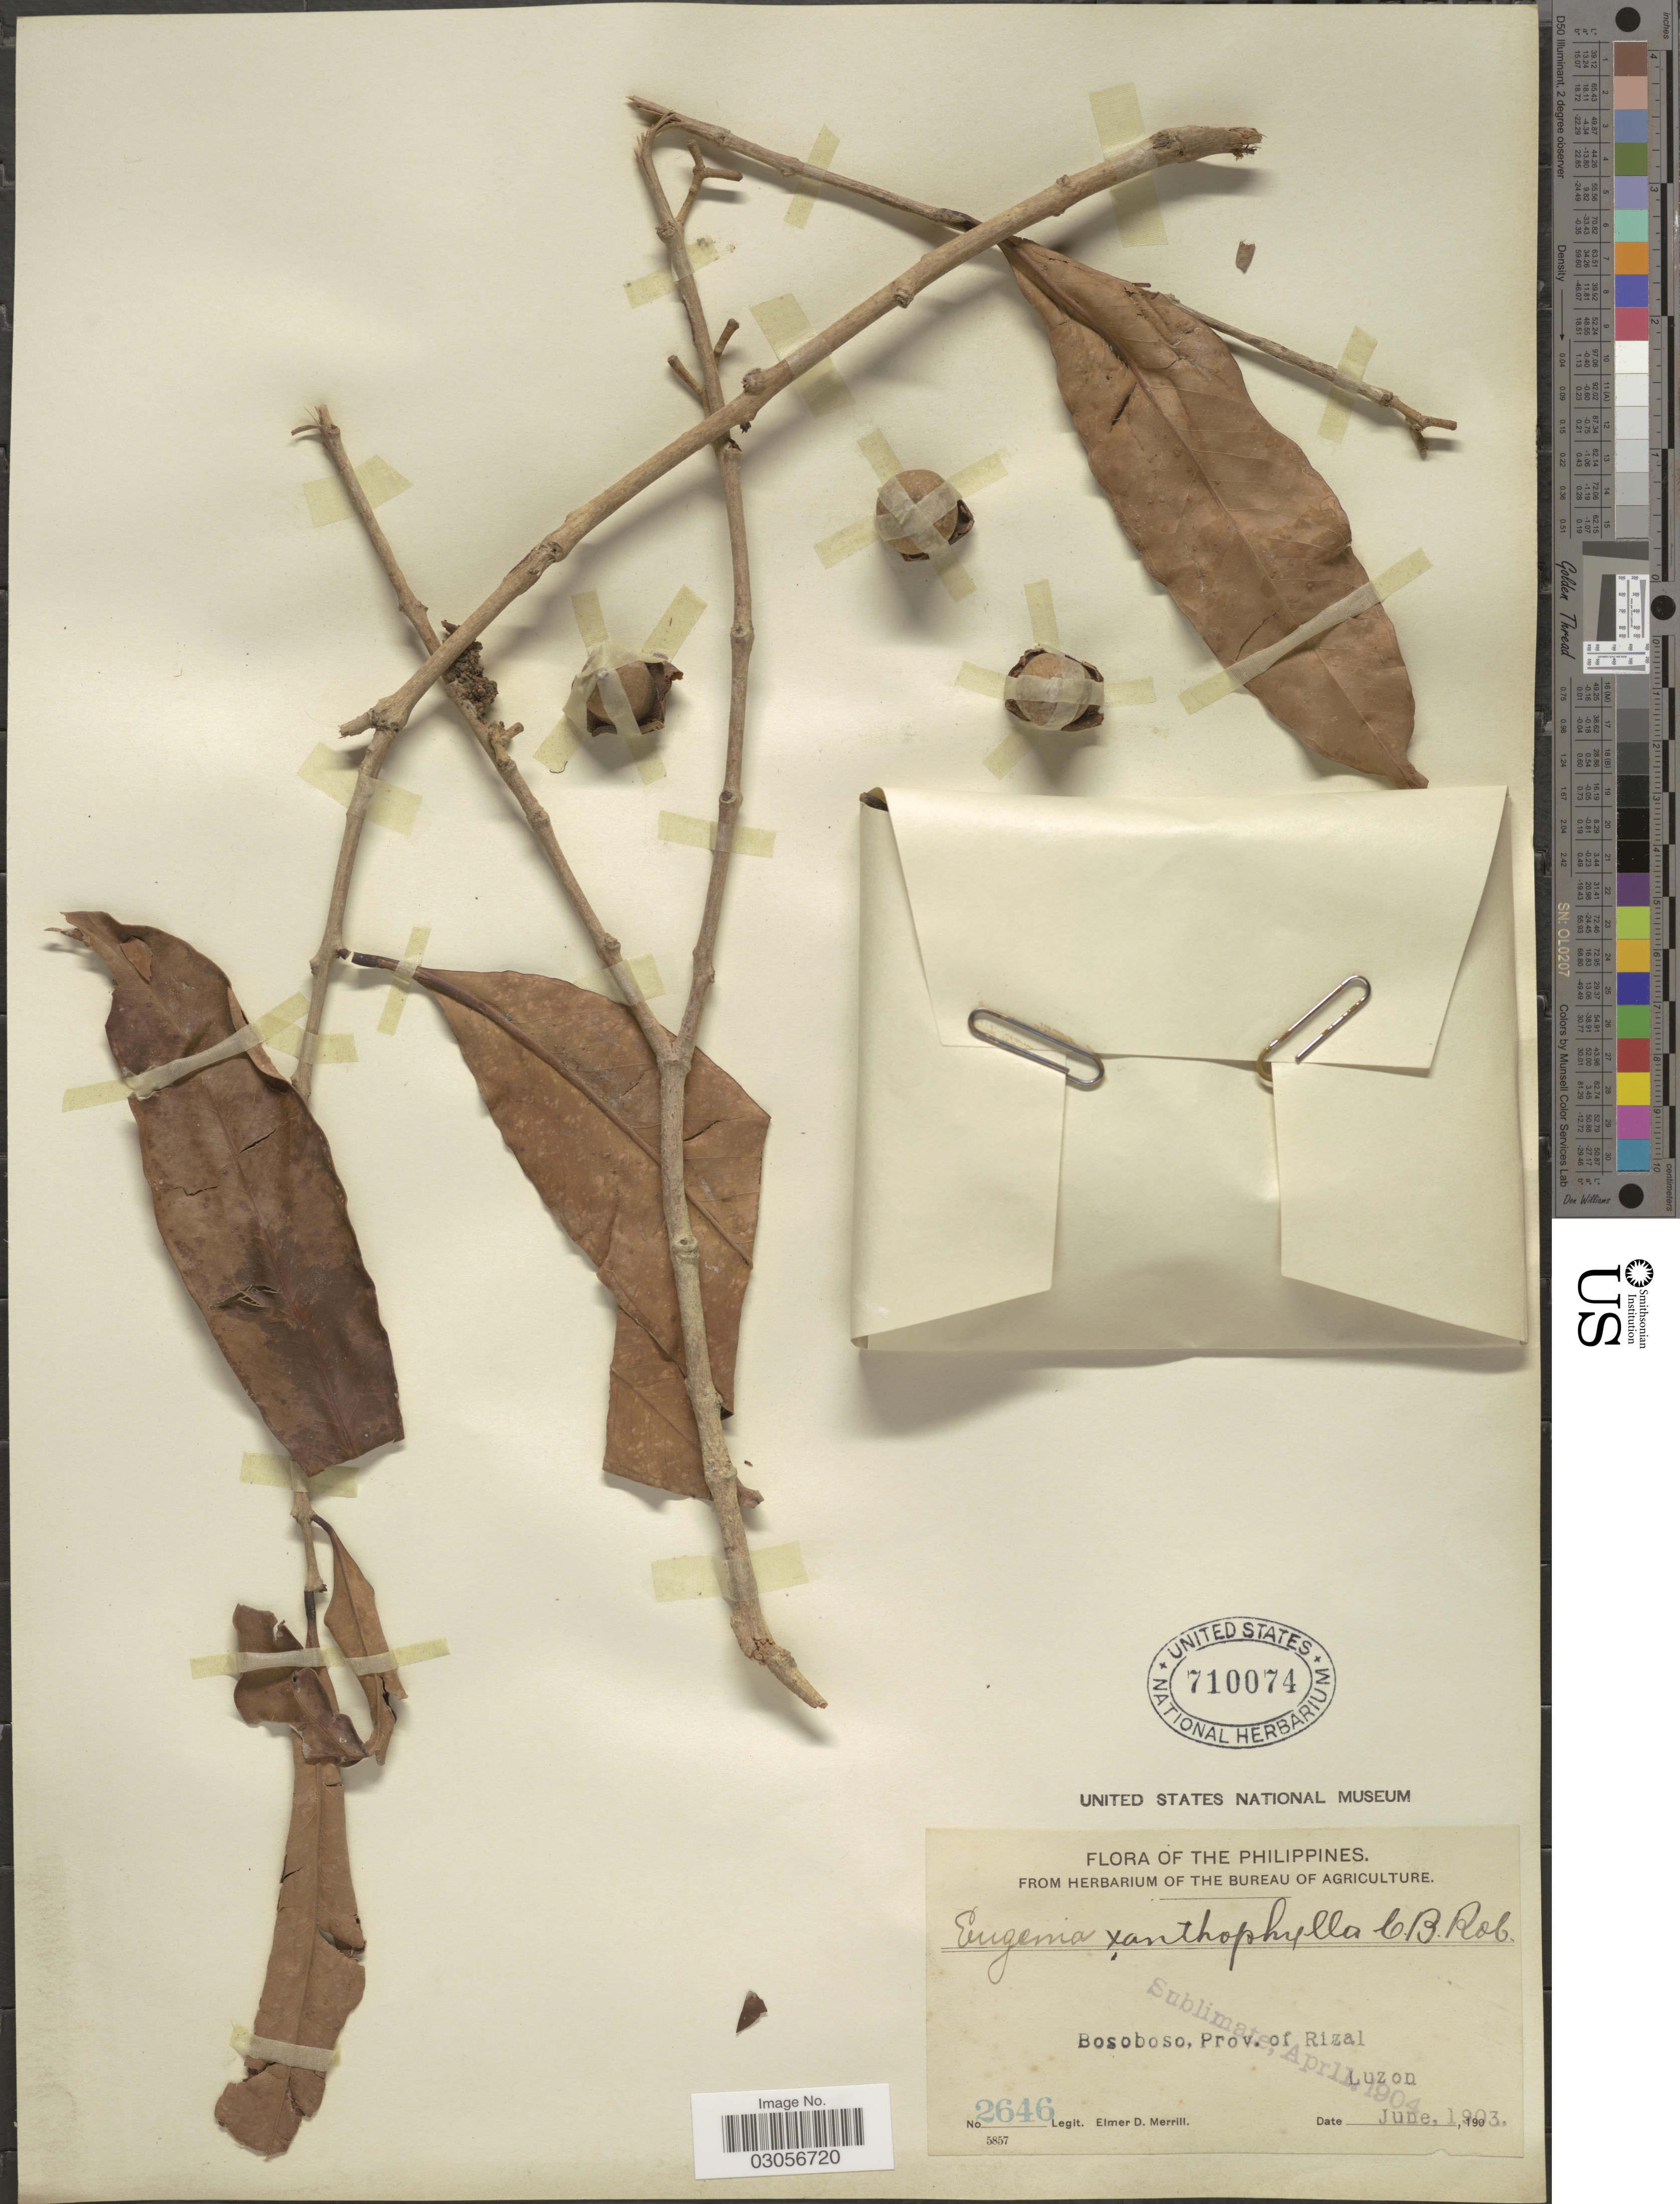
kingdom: Plantae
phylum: Tracheophyta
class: Magnoliopsida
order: Myrtales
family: Myrtaceae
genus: Syzygium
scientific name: Syzygium xanthophyllum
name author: (C.B. Rob.) Merr.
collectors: E. D. Merrill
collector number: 2646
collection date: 1903-06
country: Philippines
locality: Bosoboso, Prov. of Rizal, Luzon.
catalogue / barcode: US 710074